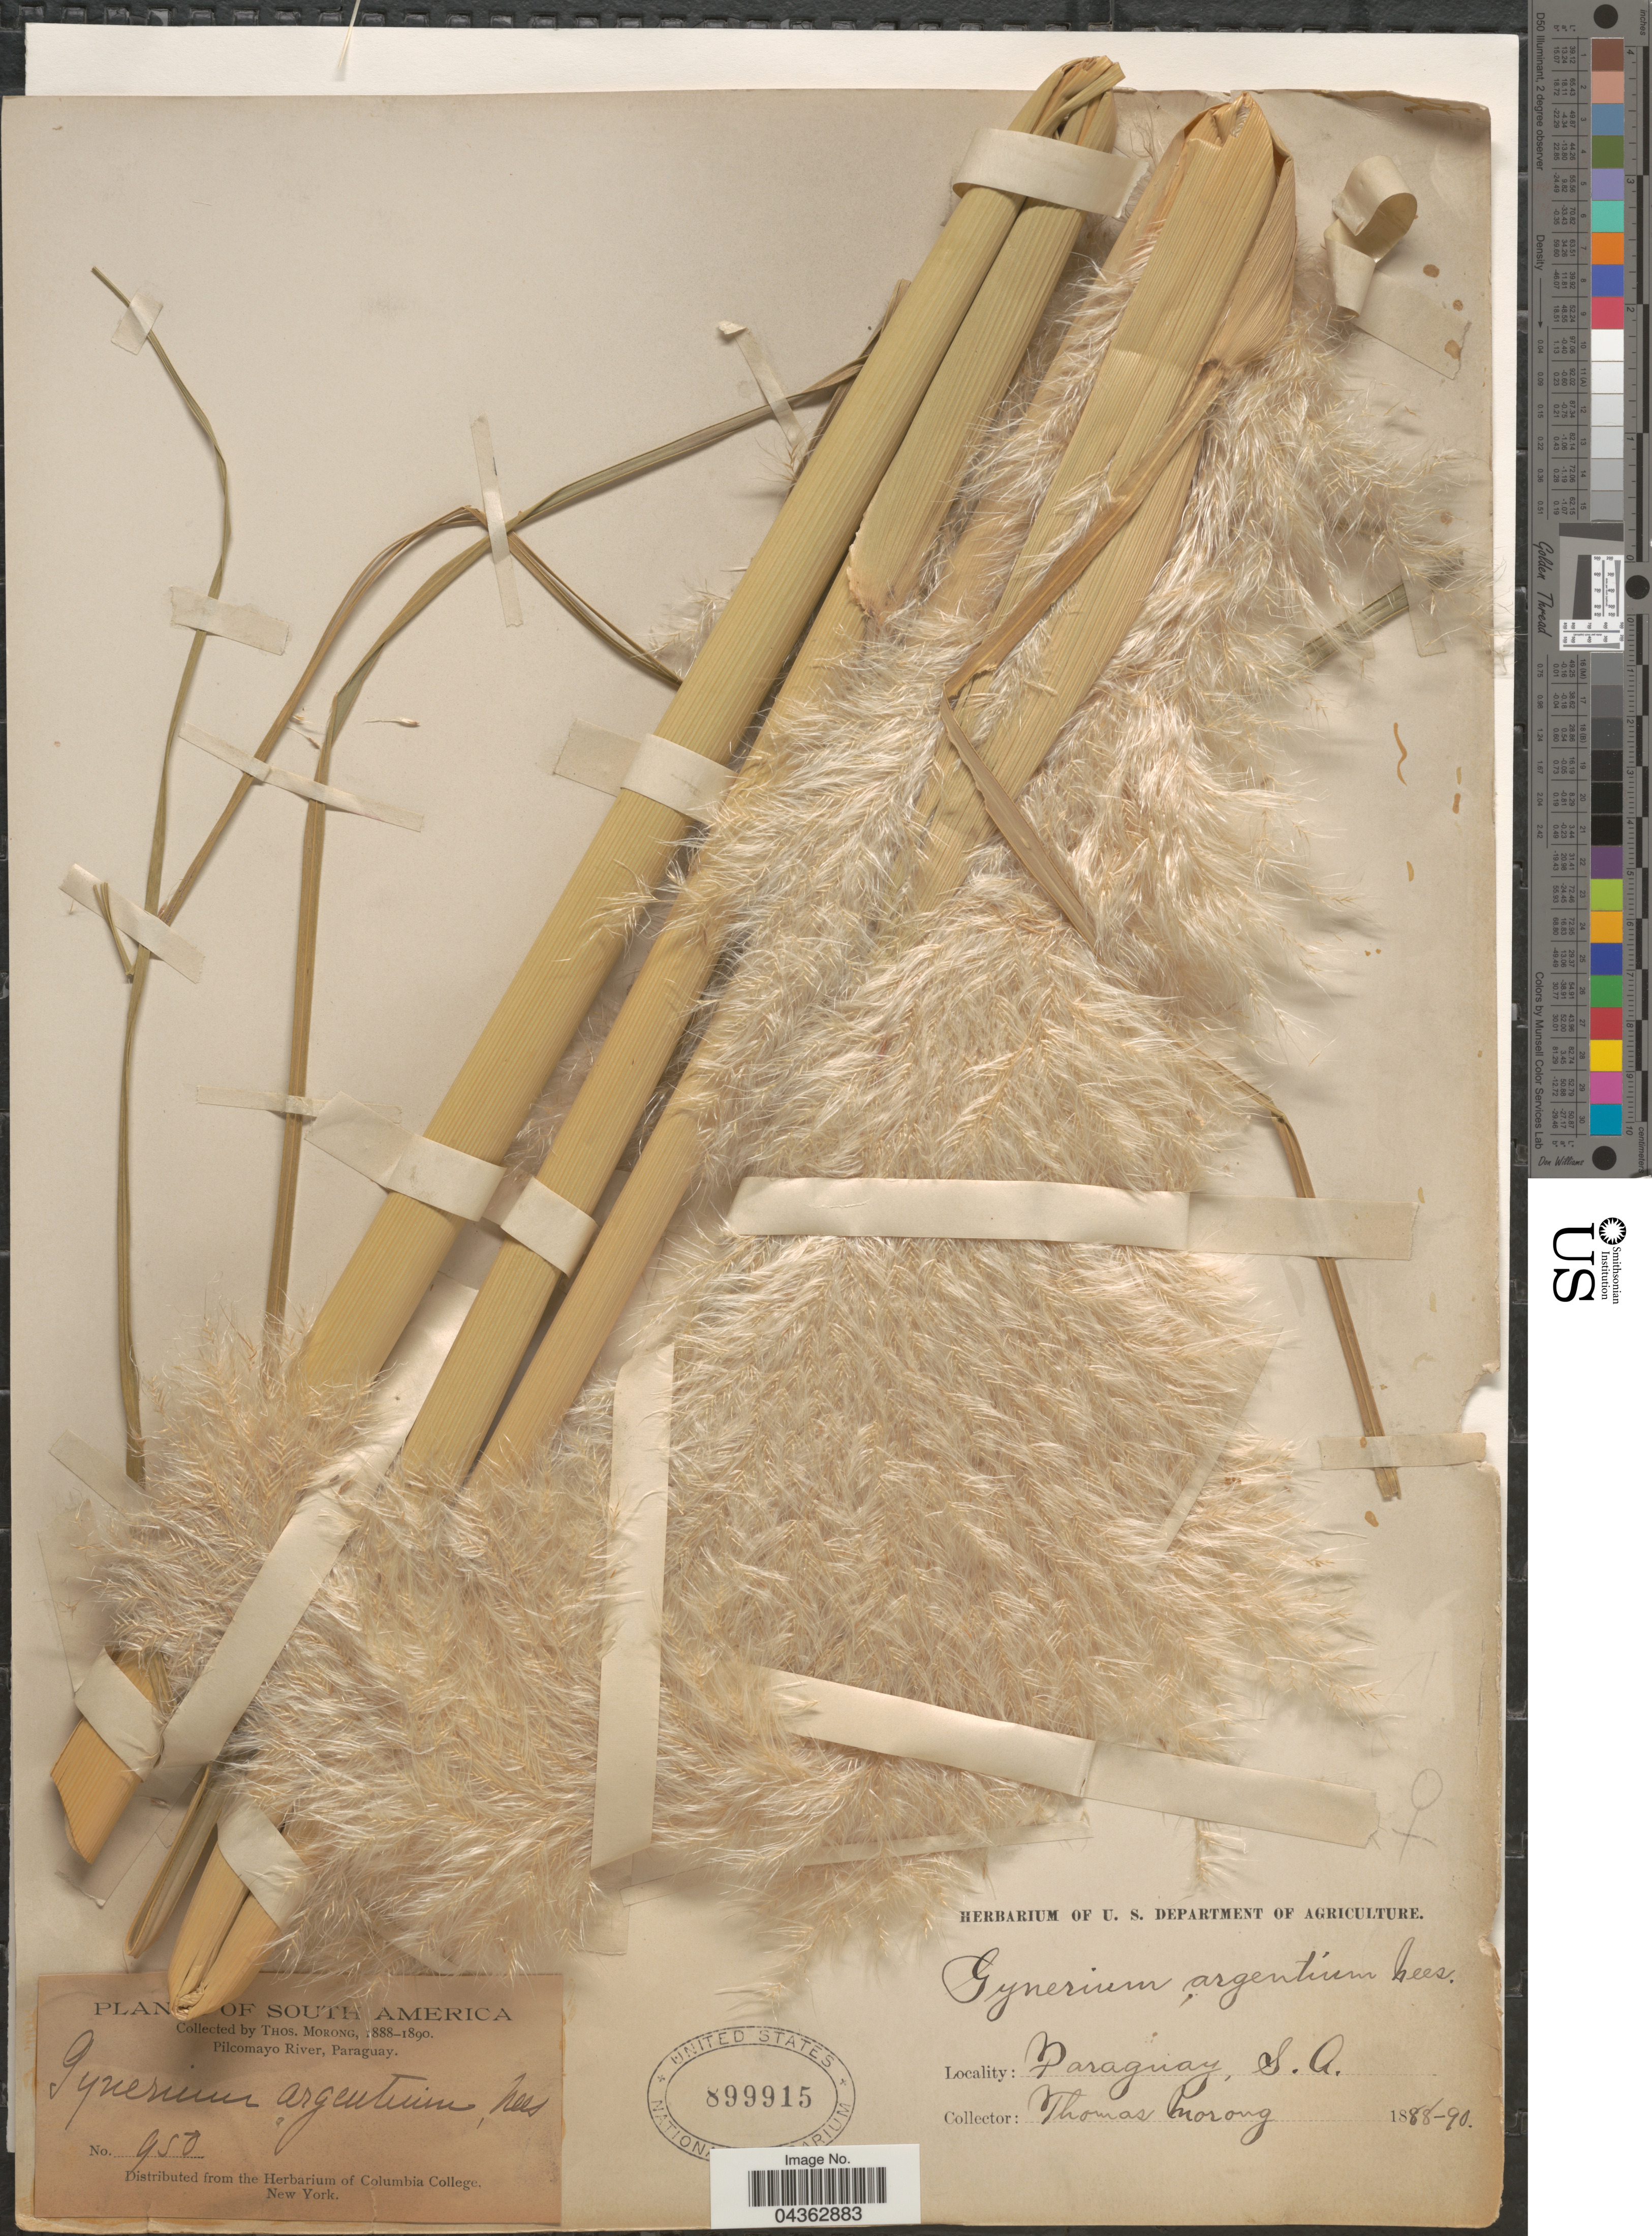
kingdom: Plantae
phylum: Tracheophyta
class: Liliopsida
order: Poales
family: Poaceae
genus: Cortaderia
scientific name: Cortaderia selloana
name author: (Schult. & Schult. f.) Asch. & Graebn.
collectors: ex herb. T. Morong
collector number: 950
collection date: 1888/1890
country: Paraguay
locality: Pilcomayo River.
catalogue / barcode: US 899915